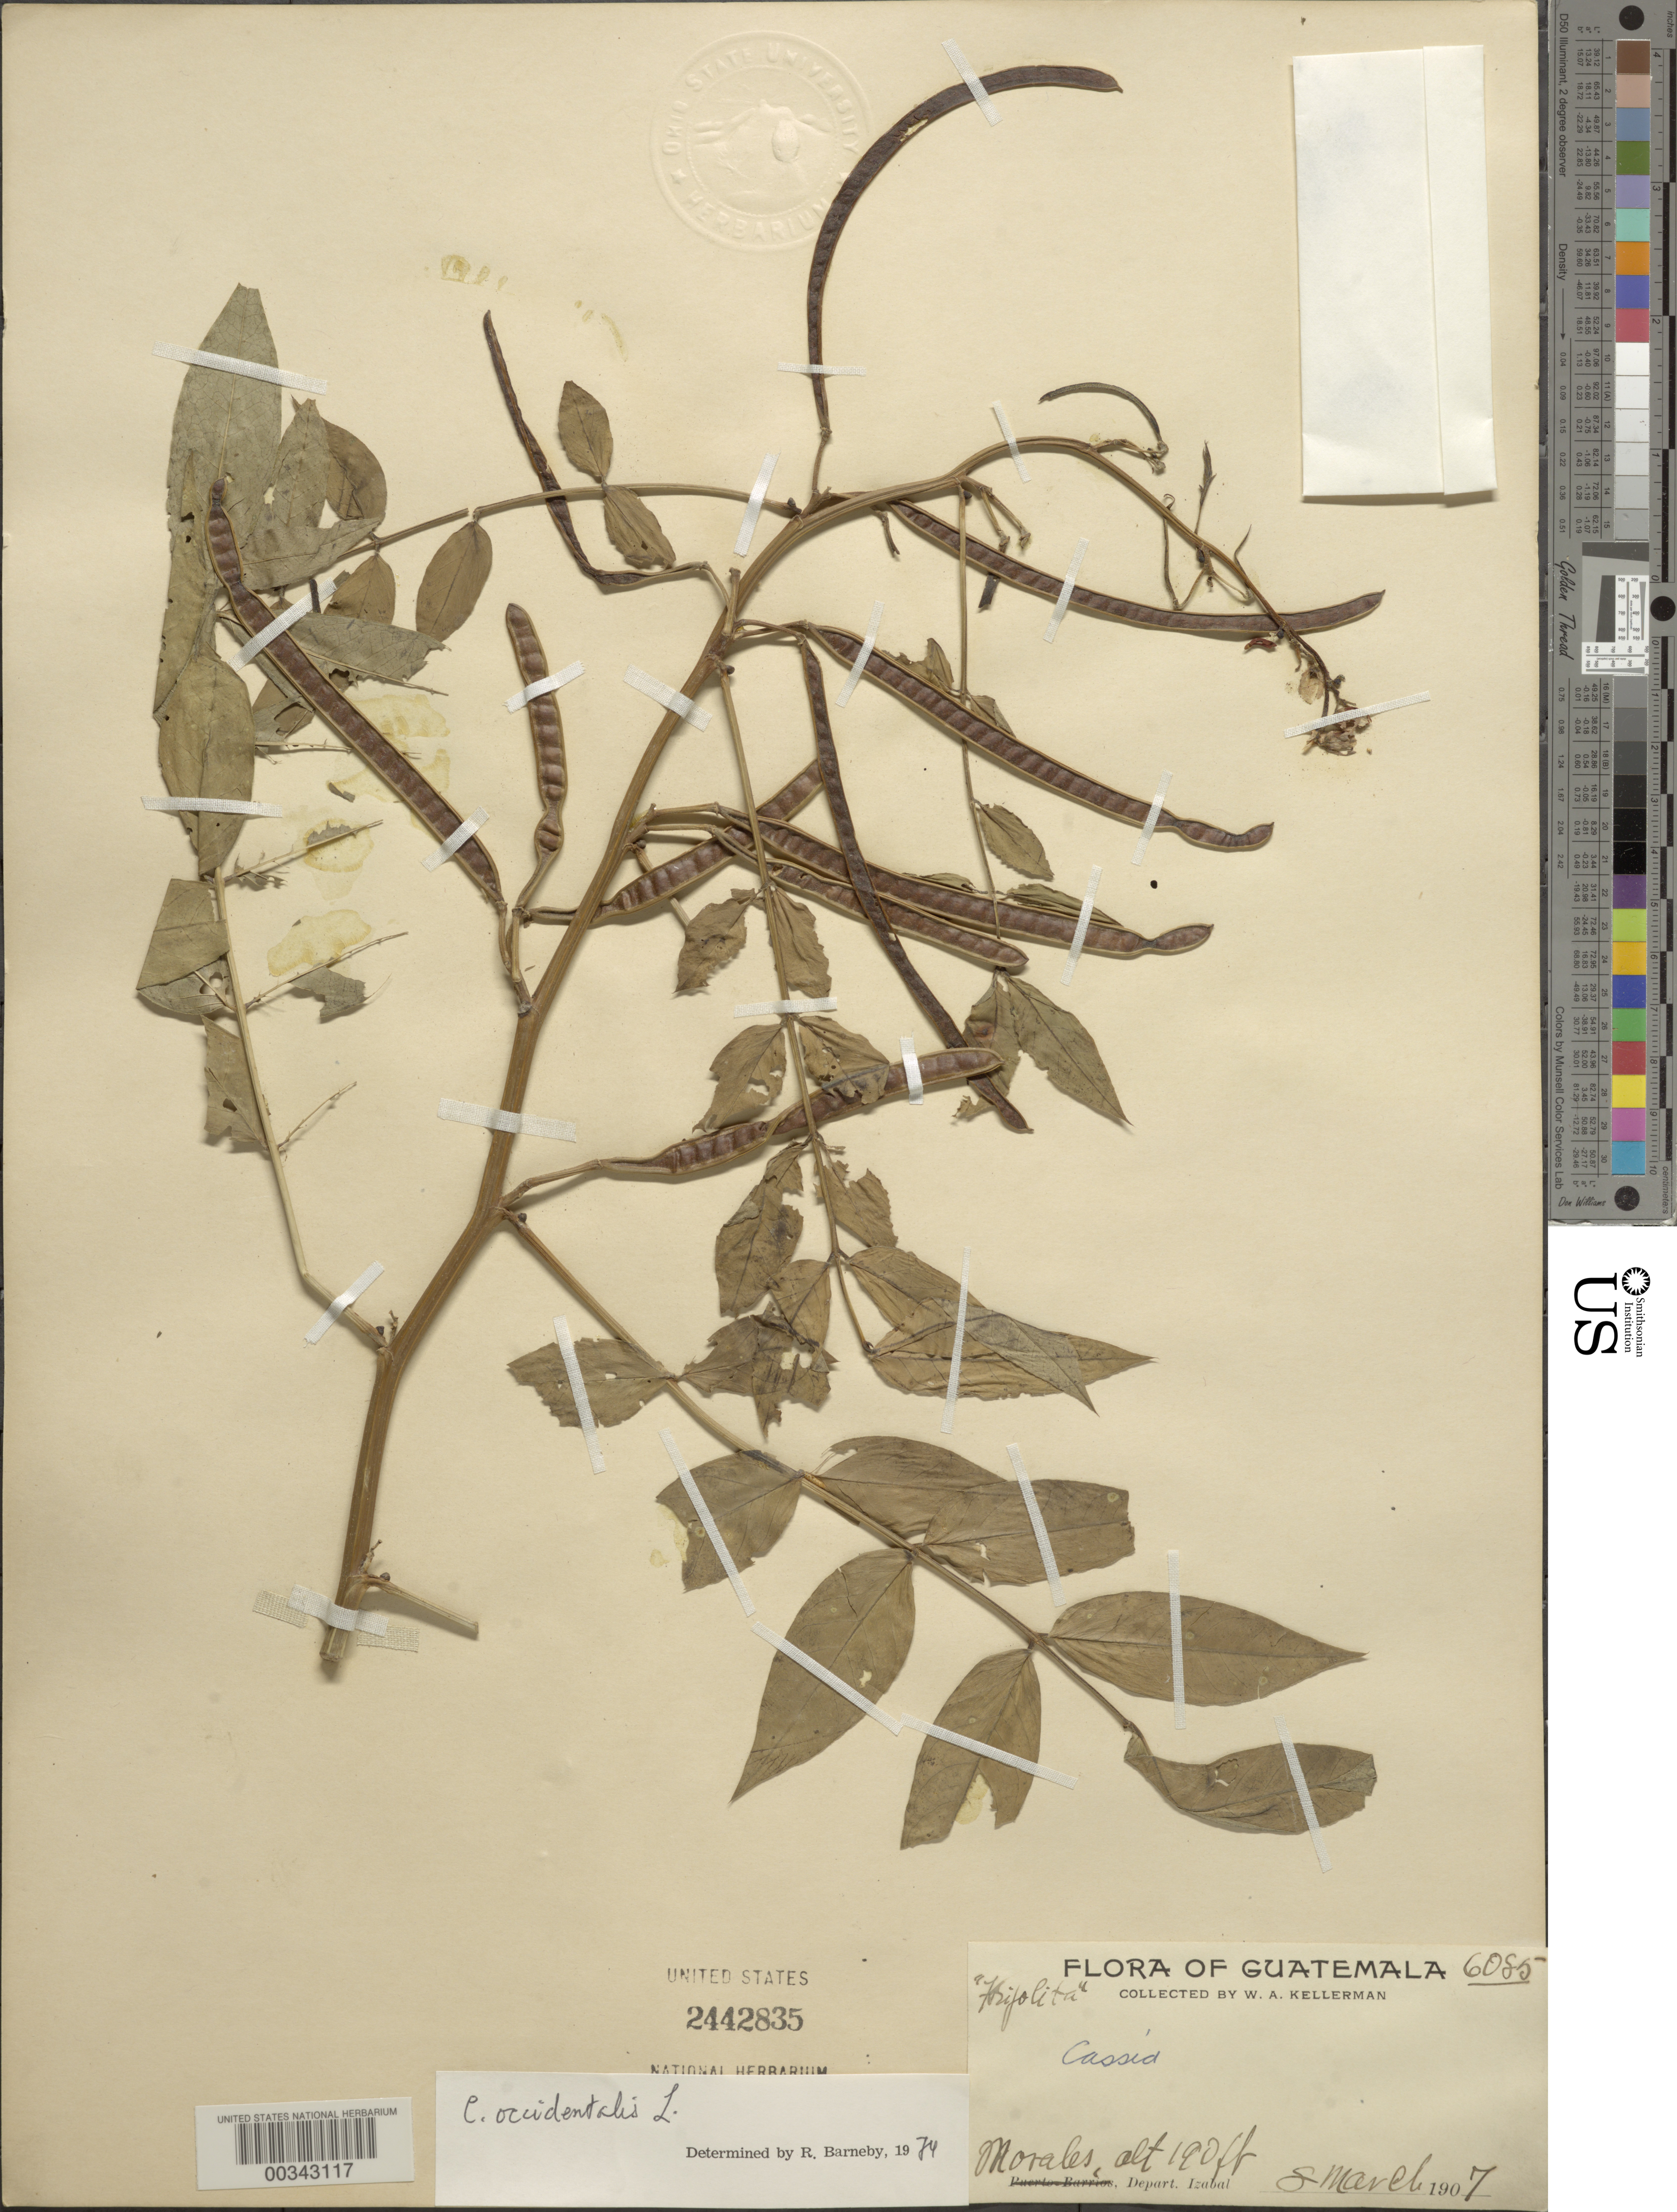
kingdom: Plantae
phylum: Tracheophyta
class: Magnoliopsida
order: Fabales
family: Fabaceae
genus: Senna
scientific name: Senna occidentalis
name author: (L.) Link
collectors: W. A. Kellerman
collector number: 6085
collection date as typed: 08 Mar 1907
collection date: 1907-03-08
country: Guatemala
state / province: Izabal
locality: Morales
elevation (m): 58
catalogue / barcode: US 2442835